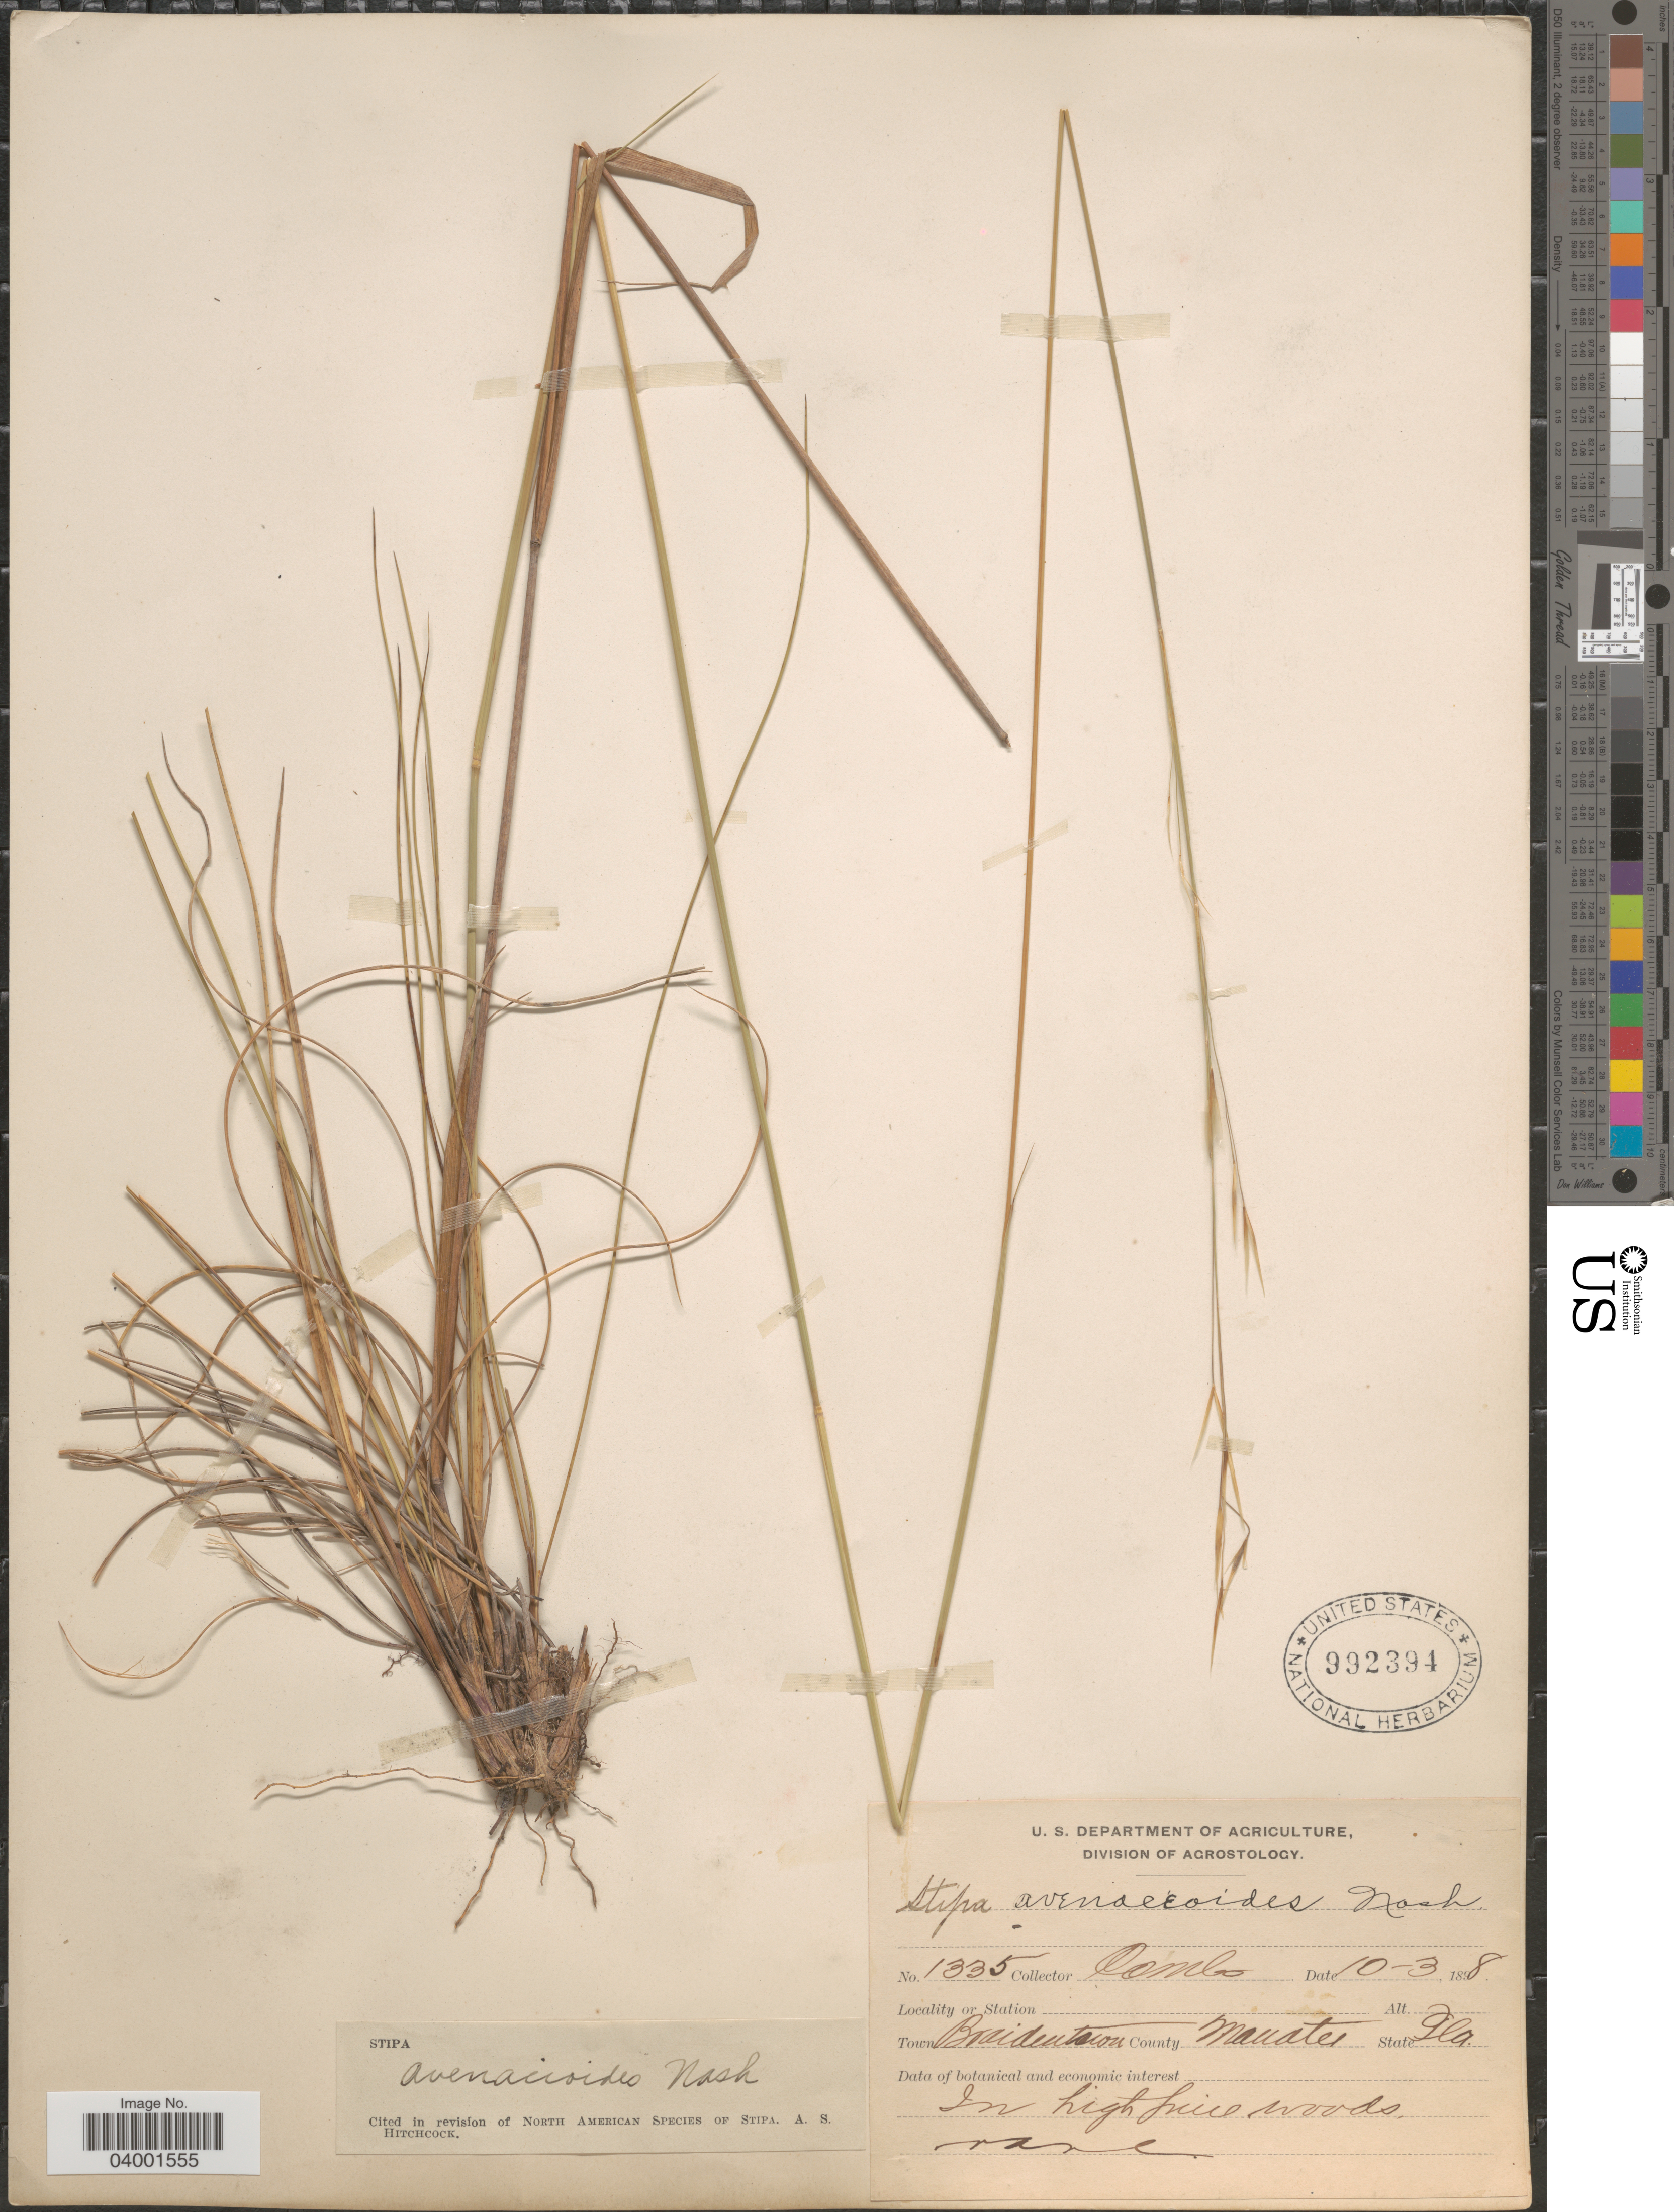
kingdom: Plantae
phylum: Tracheophyta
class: Liliopsida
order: Poales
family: Poaceae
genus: Stipa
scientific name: Stipa avenacioides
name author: Nash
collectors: -. Combs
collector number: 1335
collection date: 1898-10-03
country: United States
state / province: Florida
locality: Town Braidentown. County Manatee.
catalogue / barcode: US 992394